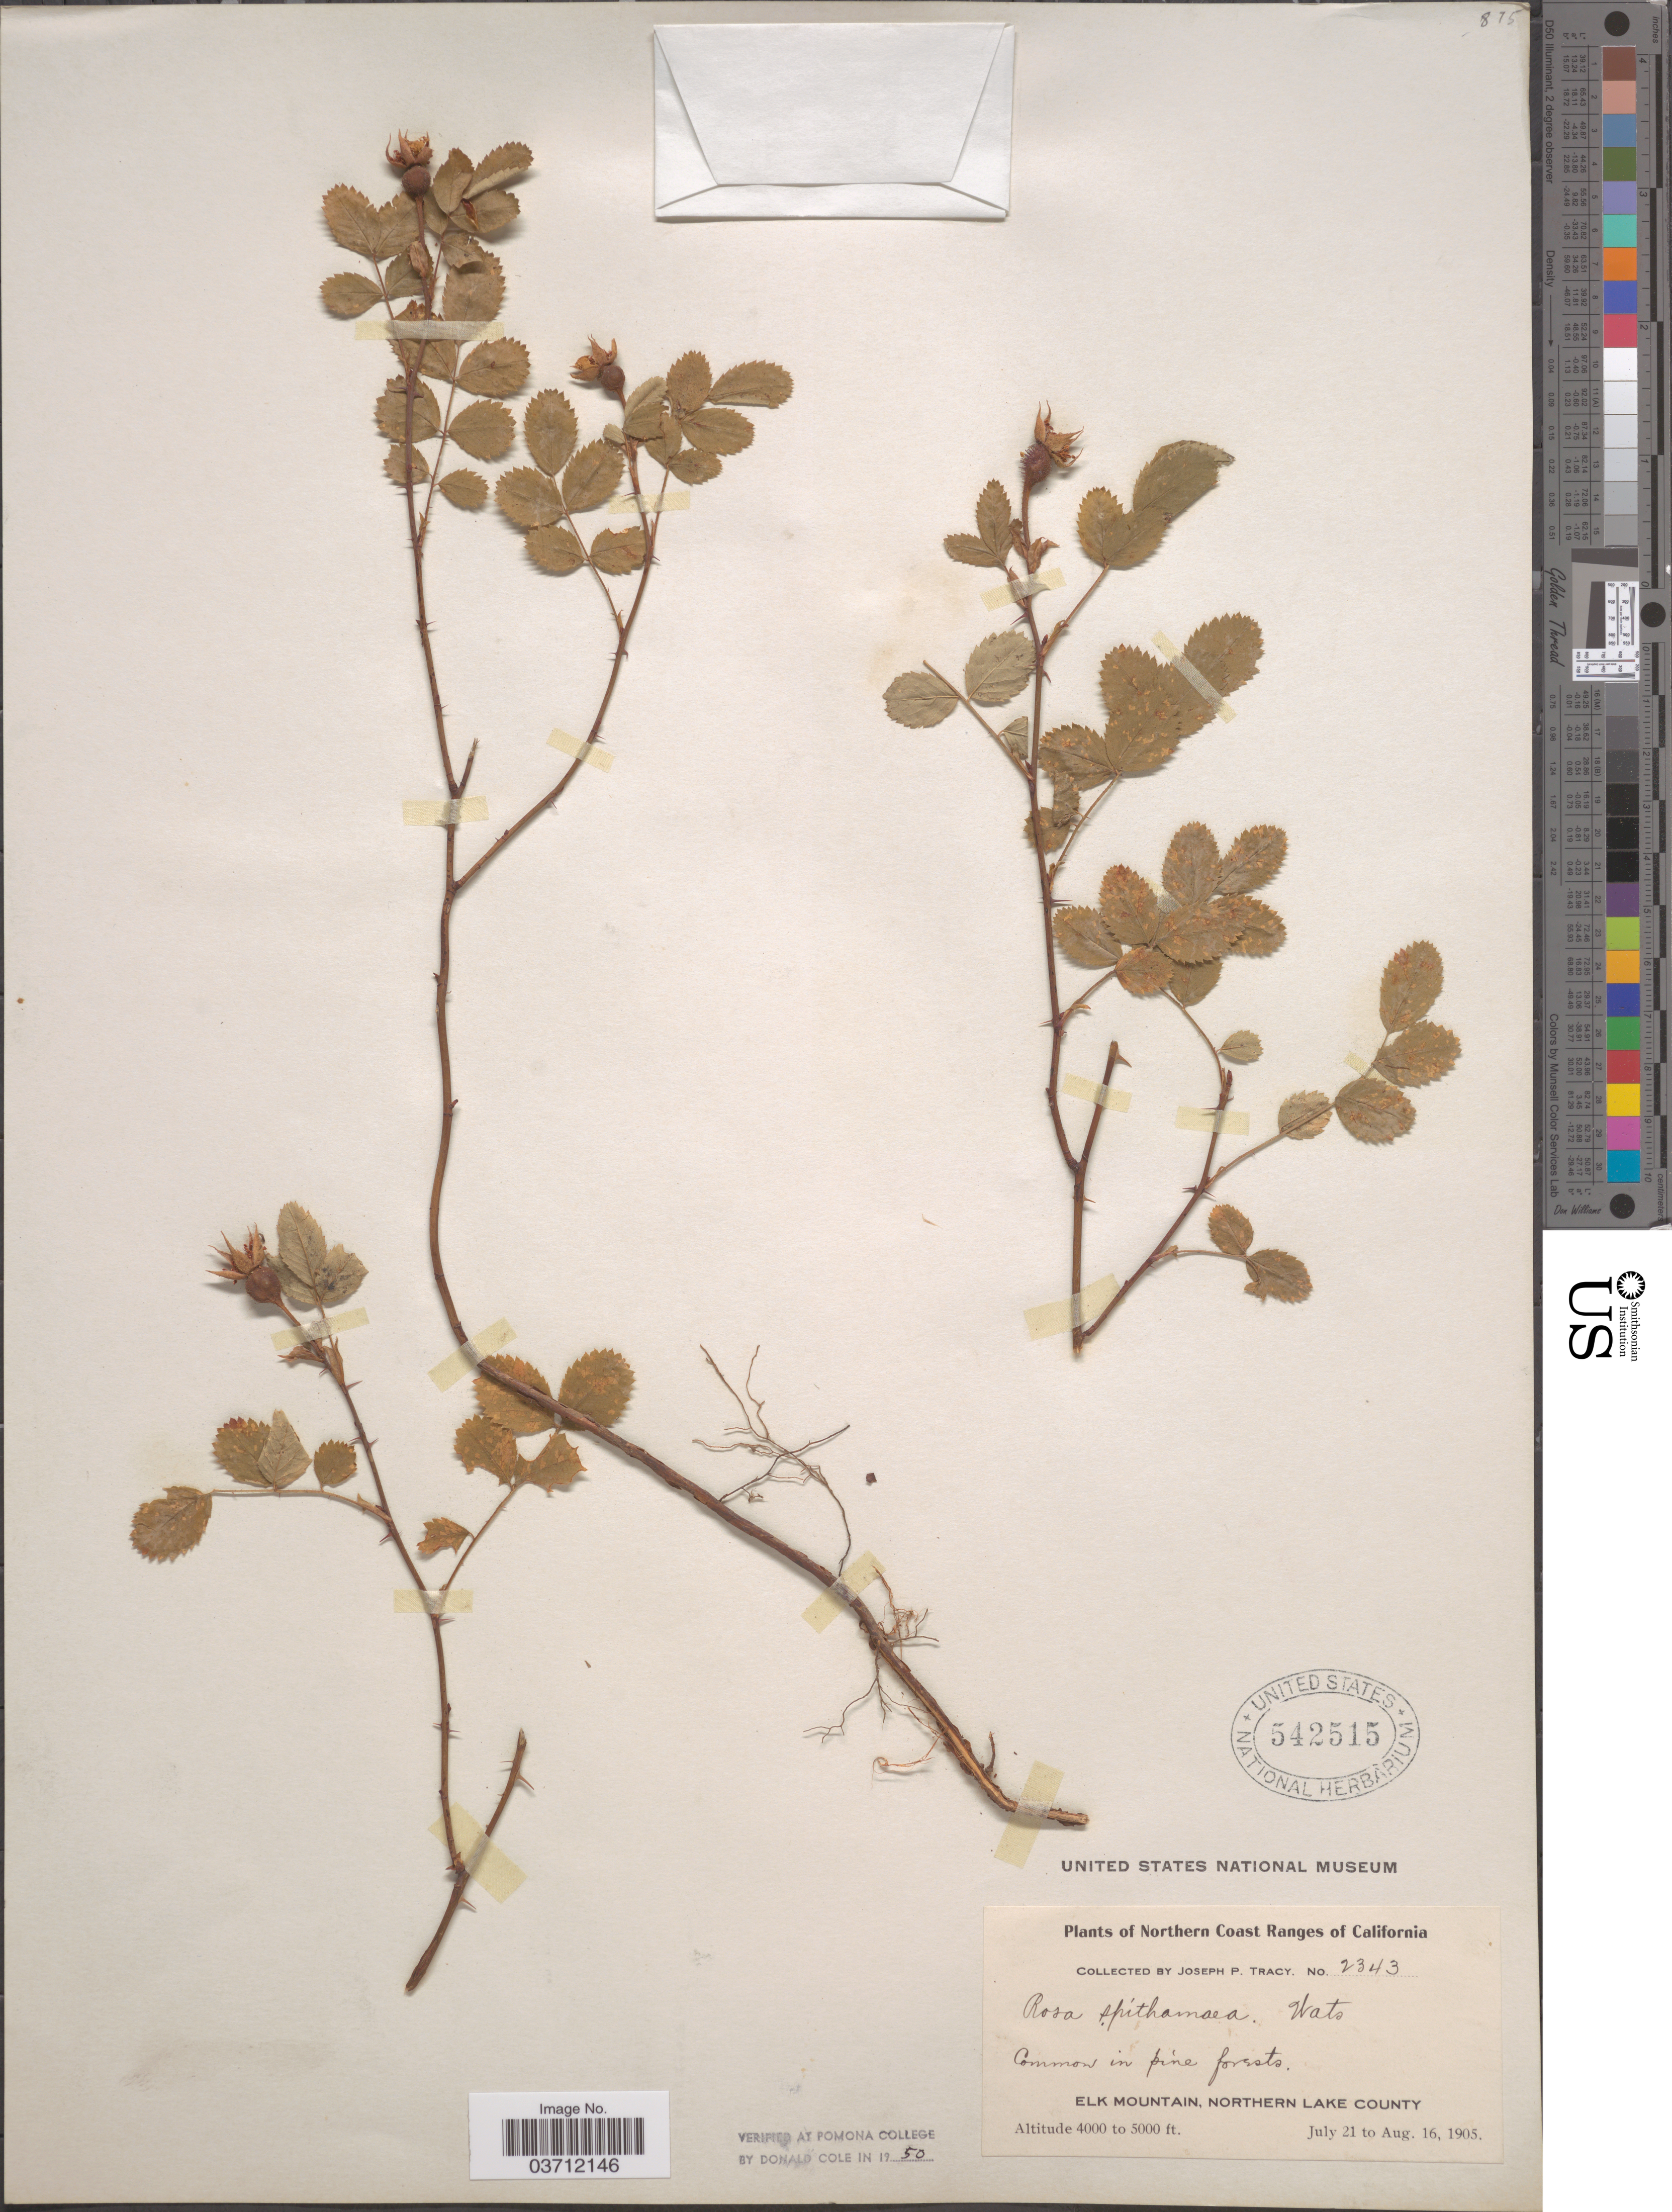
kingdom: Plantae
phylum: Tracheophyta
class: Magnoliopsida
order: Rosales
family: Rosaceae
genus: Rosa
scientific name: Rosa spithamea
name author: S. Watson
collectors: J. Tracy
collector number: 2343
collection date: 1905-07-21/1905-08-16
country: United States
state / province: California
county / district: Lake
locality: Northern Coast Ranges. Elk Mountain, Northern Lake County.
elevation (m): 1219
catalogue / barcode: US 542515